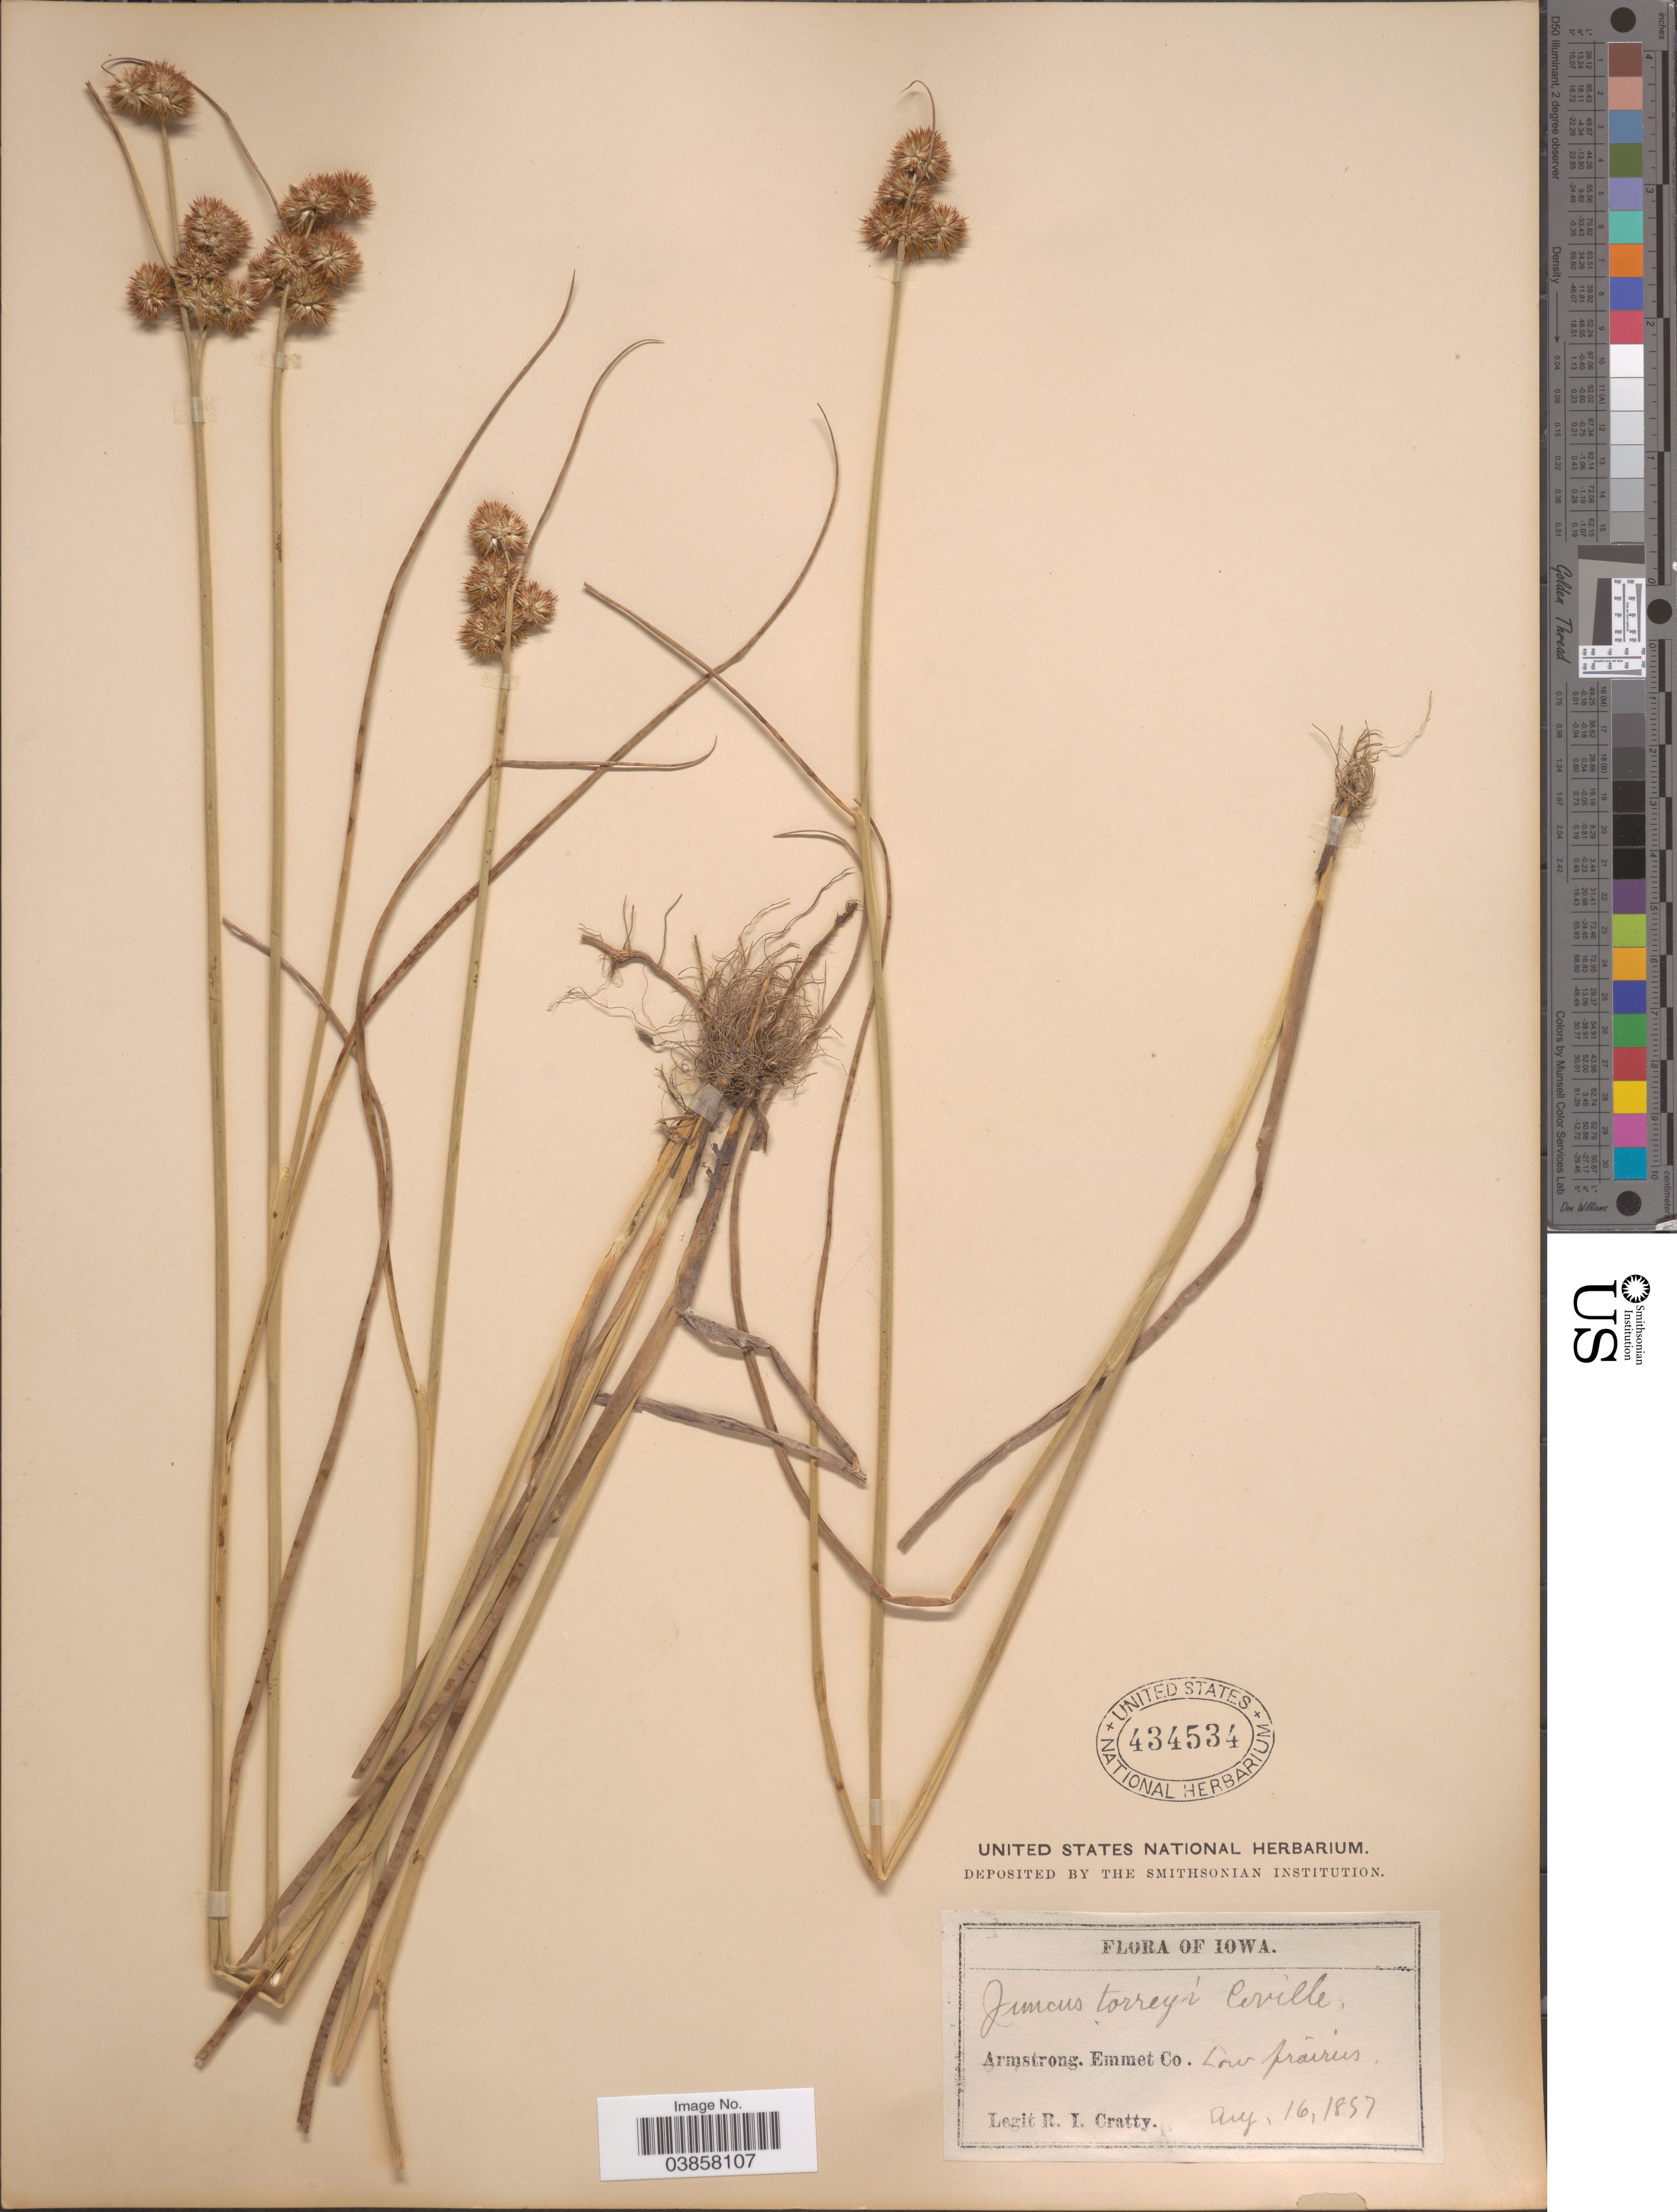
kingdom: Plantae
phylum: Tracheophyta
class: Liliopsida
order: Poales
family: Juncaceae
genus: Juncus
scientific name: Juncus torreyi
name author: Coville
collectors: R. Cratty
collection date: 1897-08-16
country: United States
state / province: Iowa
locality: Armstrong. Emmet Co.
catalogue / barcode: US 434534